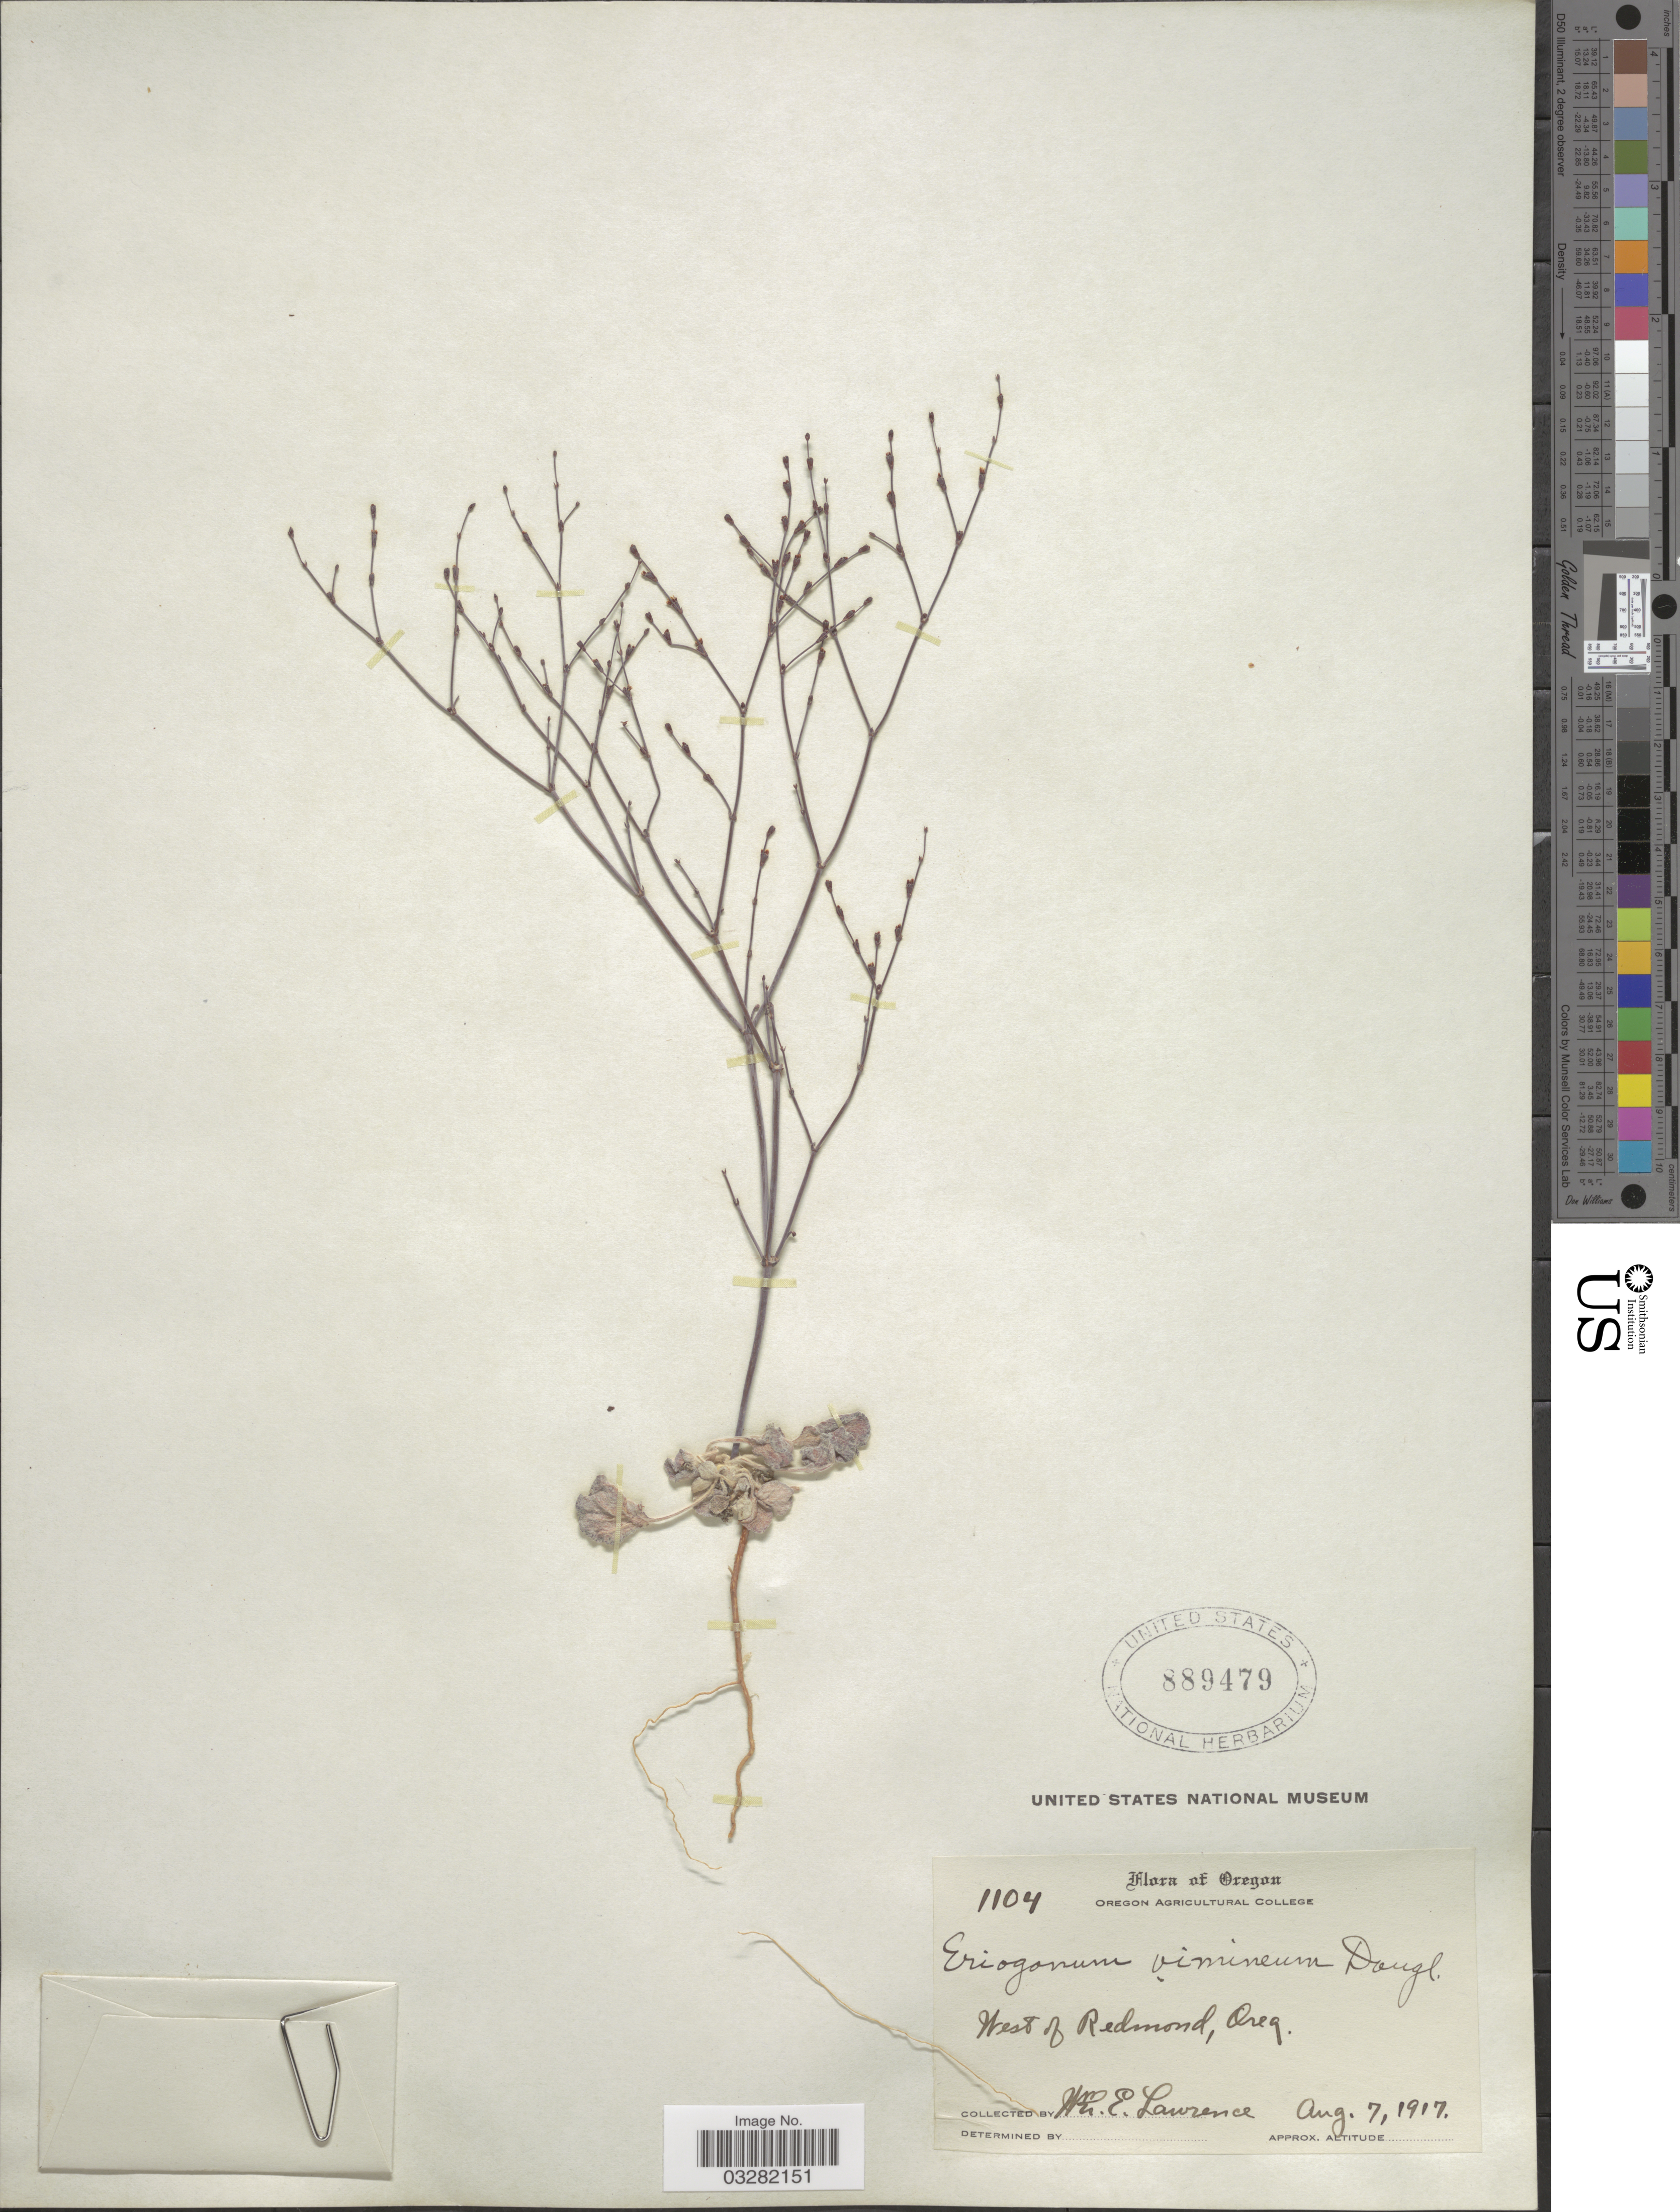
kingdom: Plantae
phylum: Tracheophyta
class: Magnoliopsida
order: Caryophyllales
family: Polygonaceae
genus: Eriogonum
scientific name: Eriogonum vimineum var. vimineum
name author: Douglas ex Benth.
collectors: W. Lawrence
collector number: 1104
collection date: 1917-08-07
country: United States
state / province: Oregon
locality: West of Redmond.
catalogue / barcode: US 889479